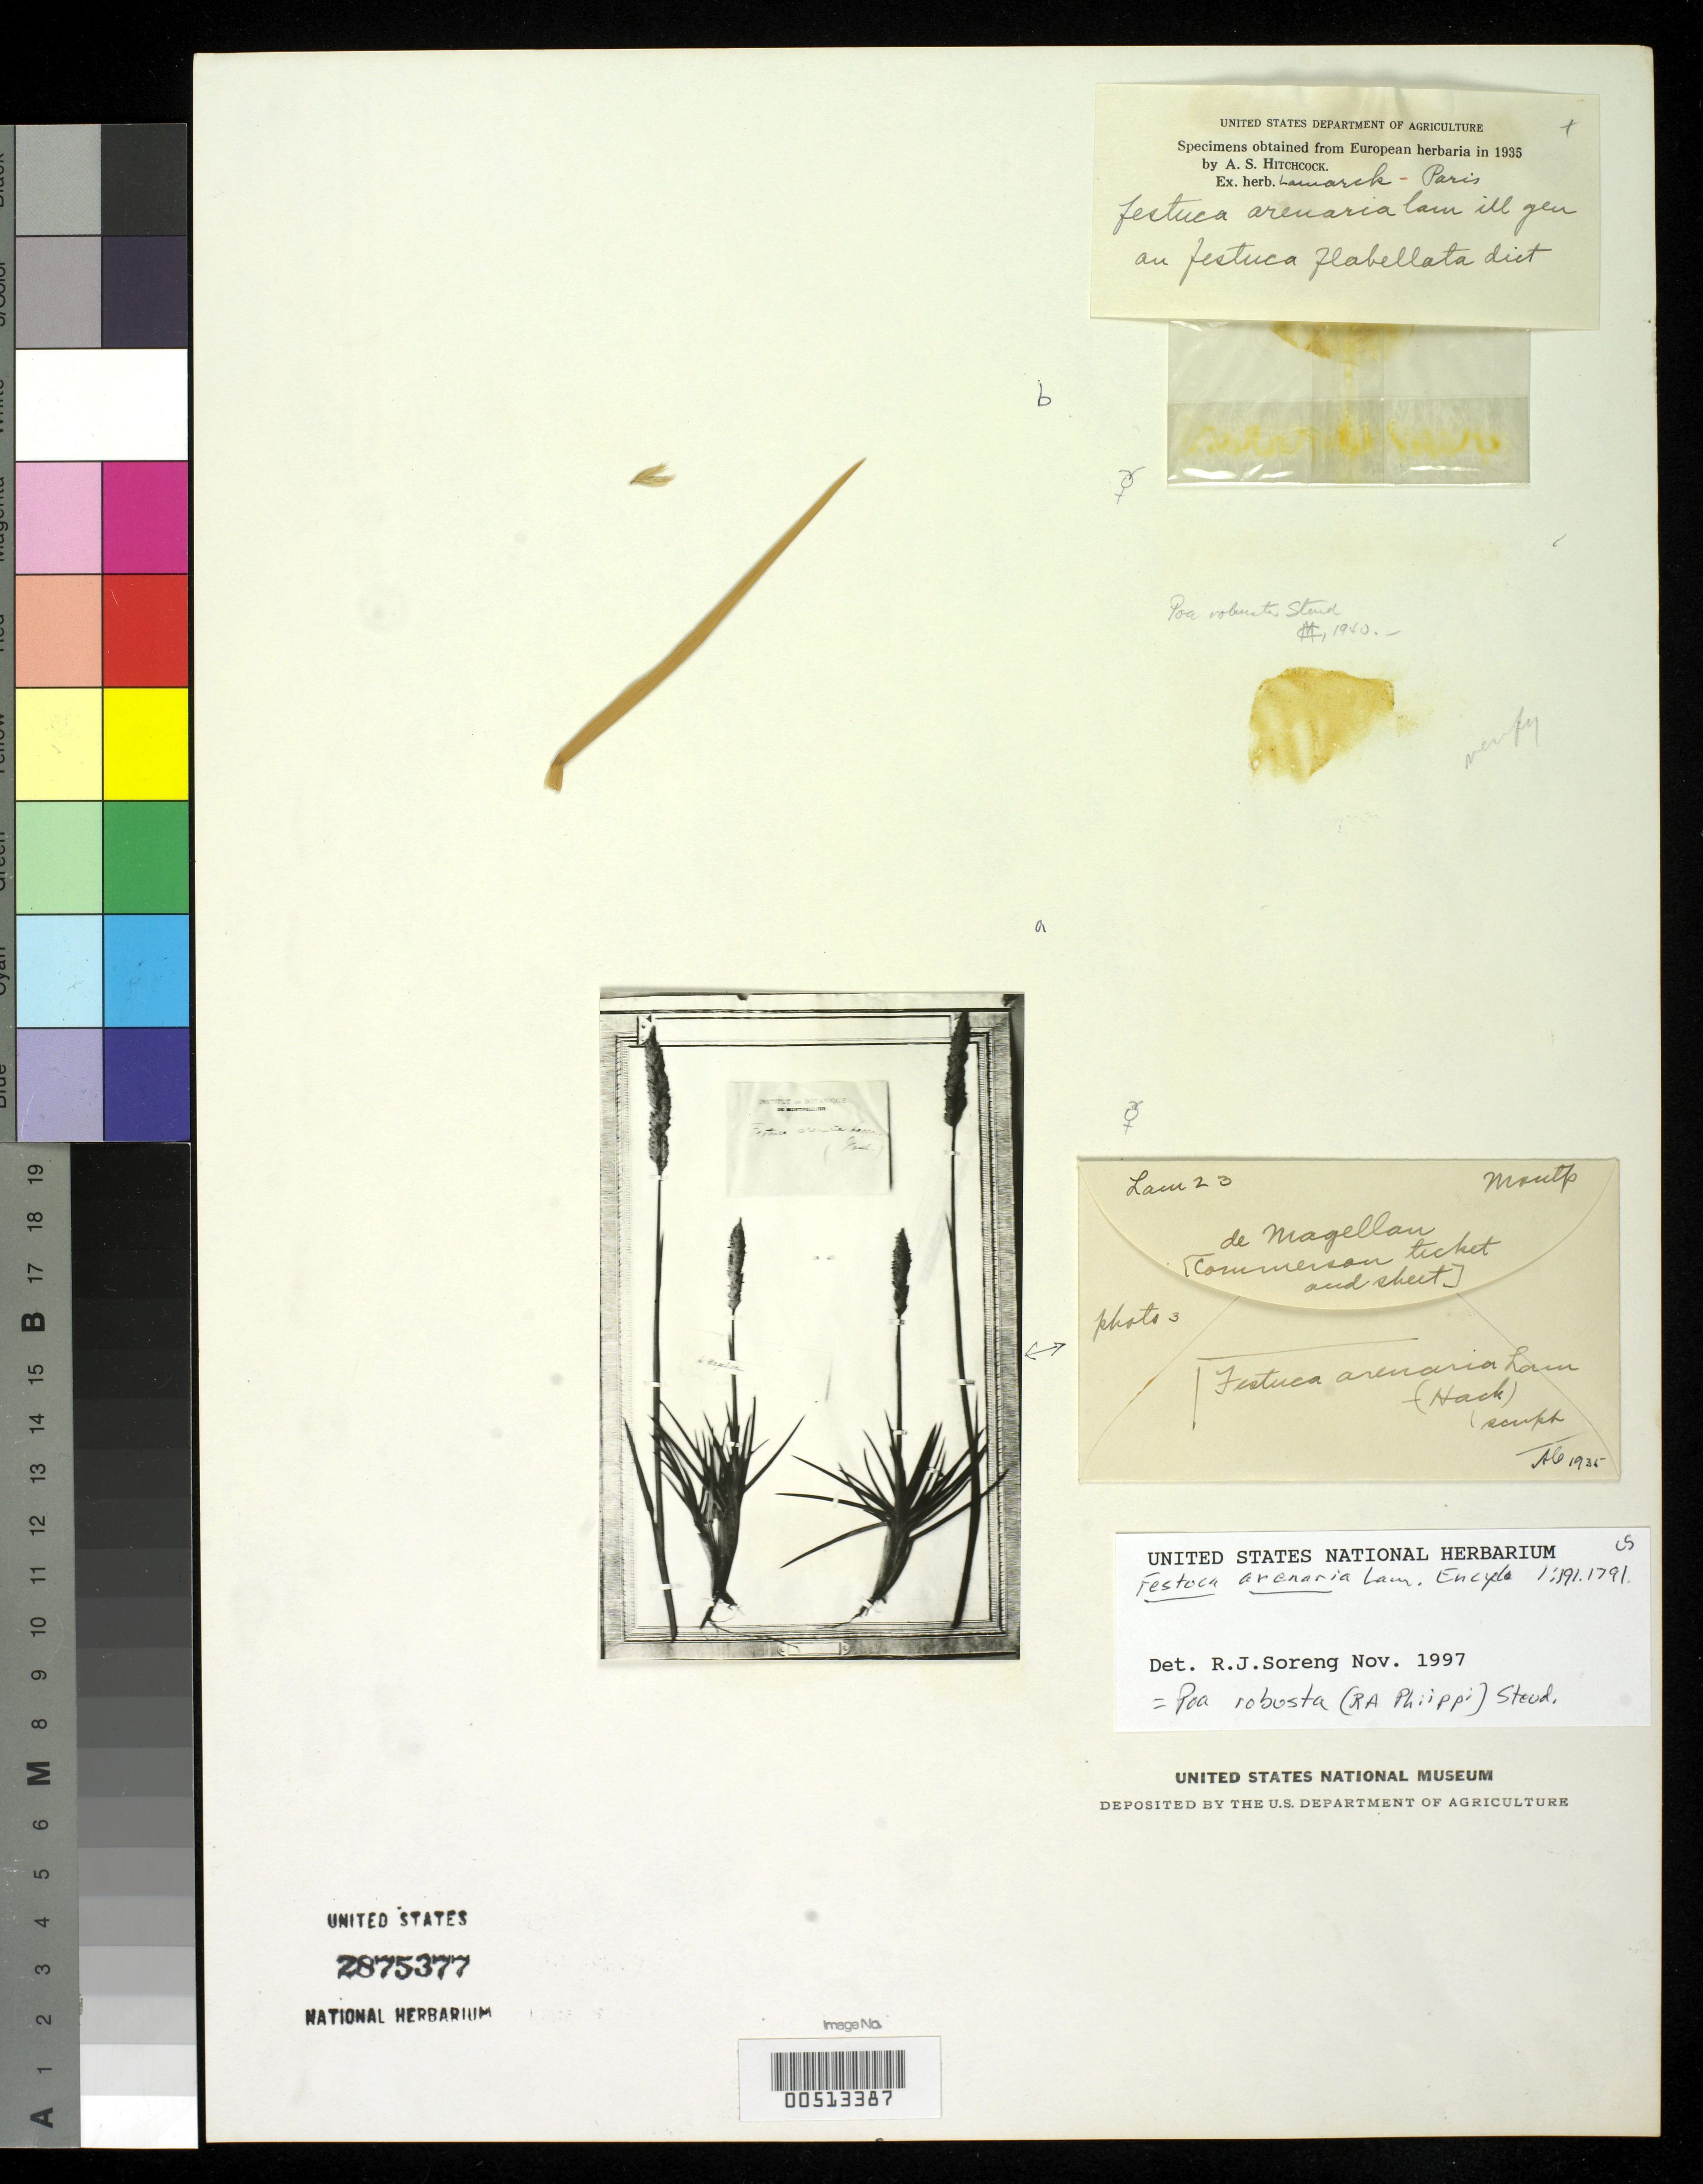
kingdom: Plantae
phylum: Tracheophyta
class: Liliopsida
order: Poales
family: Poaceae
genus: Festuca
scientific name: Festuca arenaria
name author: Lam.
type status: Isotype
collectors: P. Commerson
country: Chile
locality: Magellan.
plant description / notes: Later homonym of Festuca arenaria Osbeck.; Also a type of Poa arenicola St.-Yves, nom. nov.; Replacement name for Festuca arenaria Lam., non Poa arenaria Lam.; Also a type of Festuca arenaria Lam., nom. illeg.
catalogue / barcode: US 96322